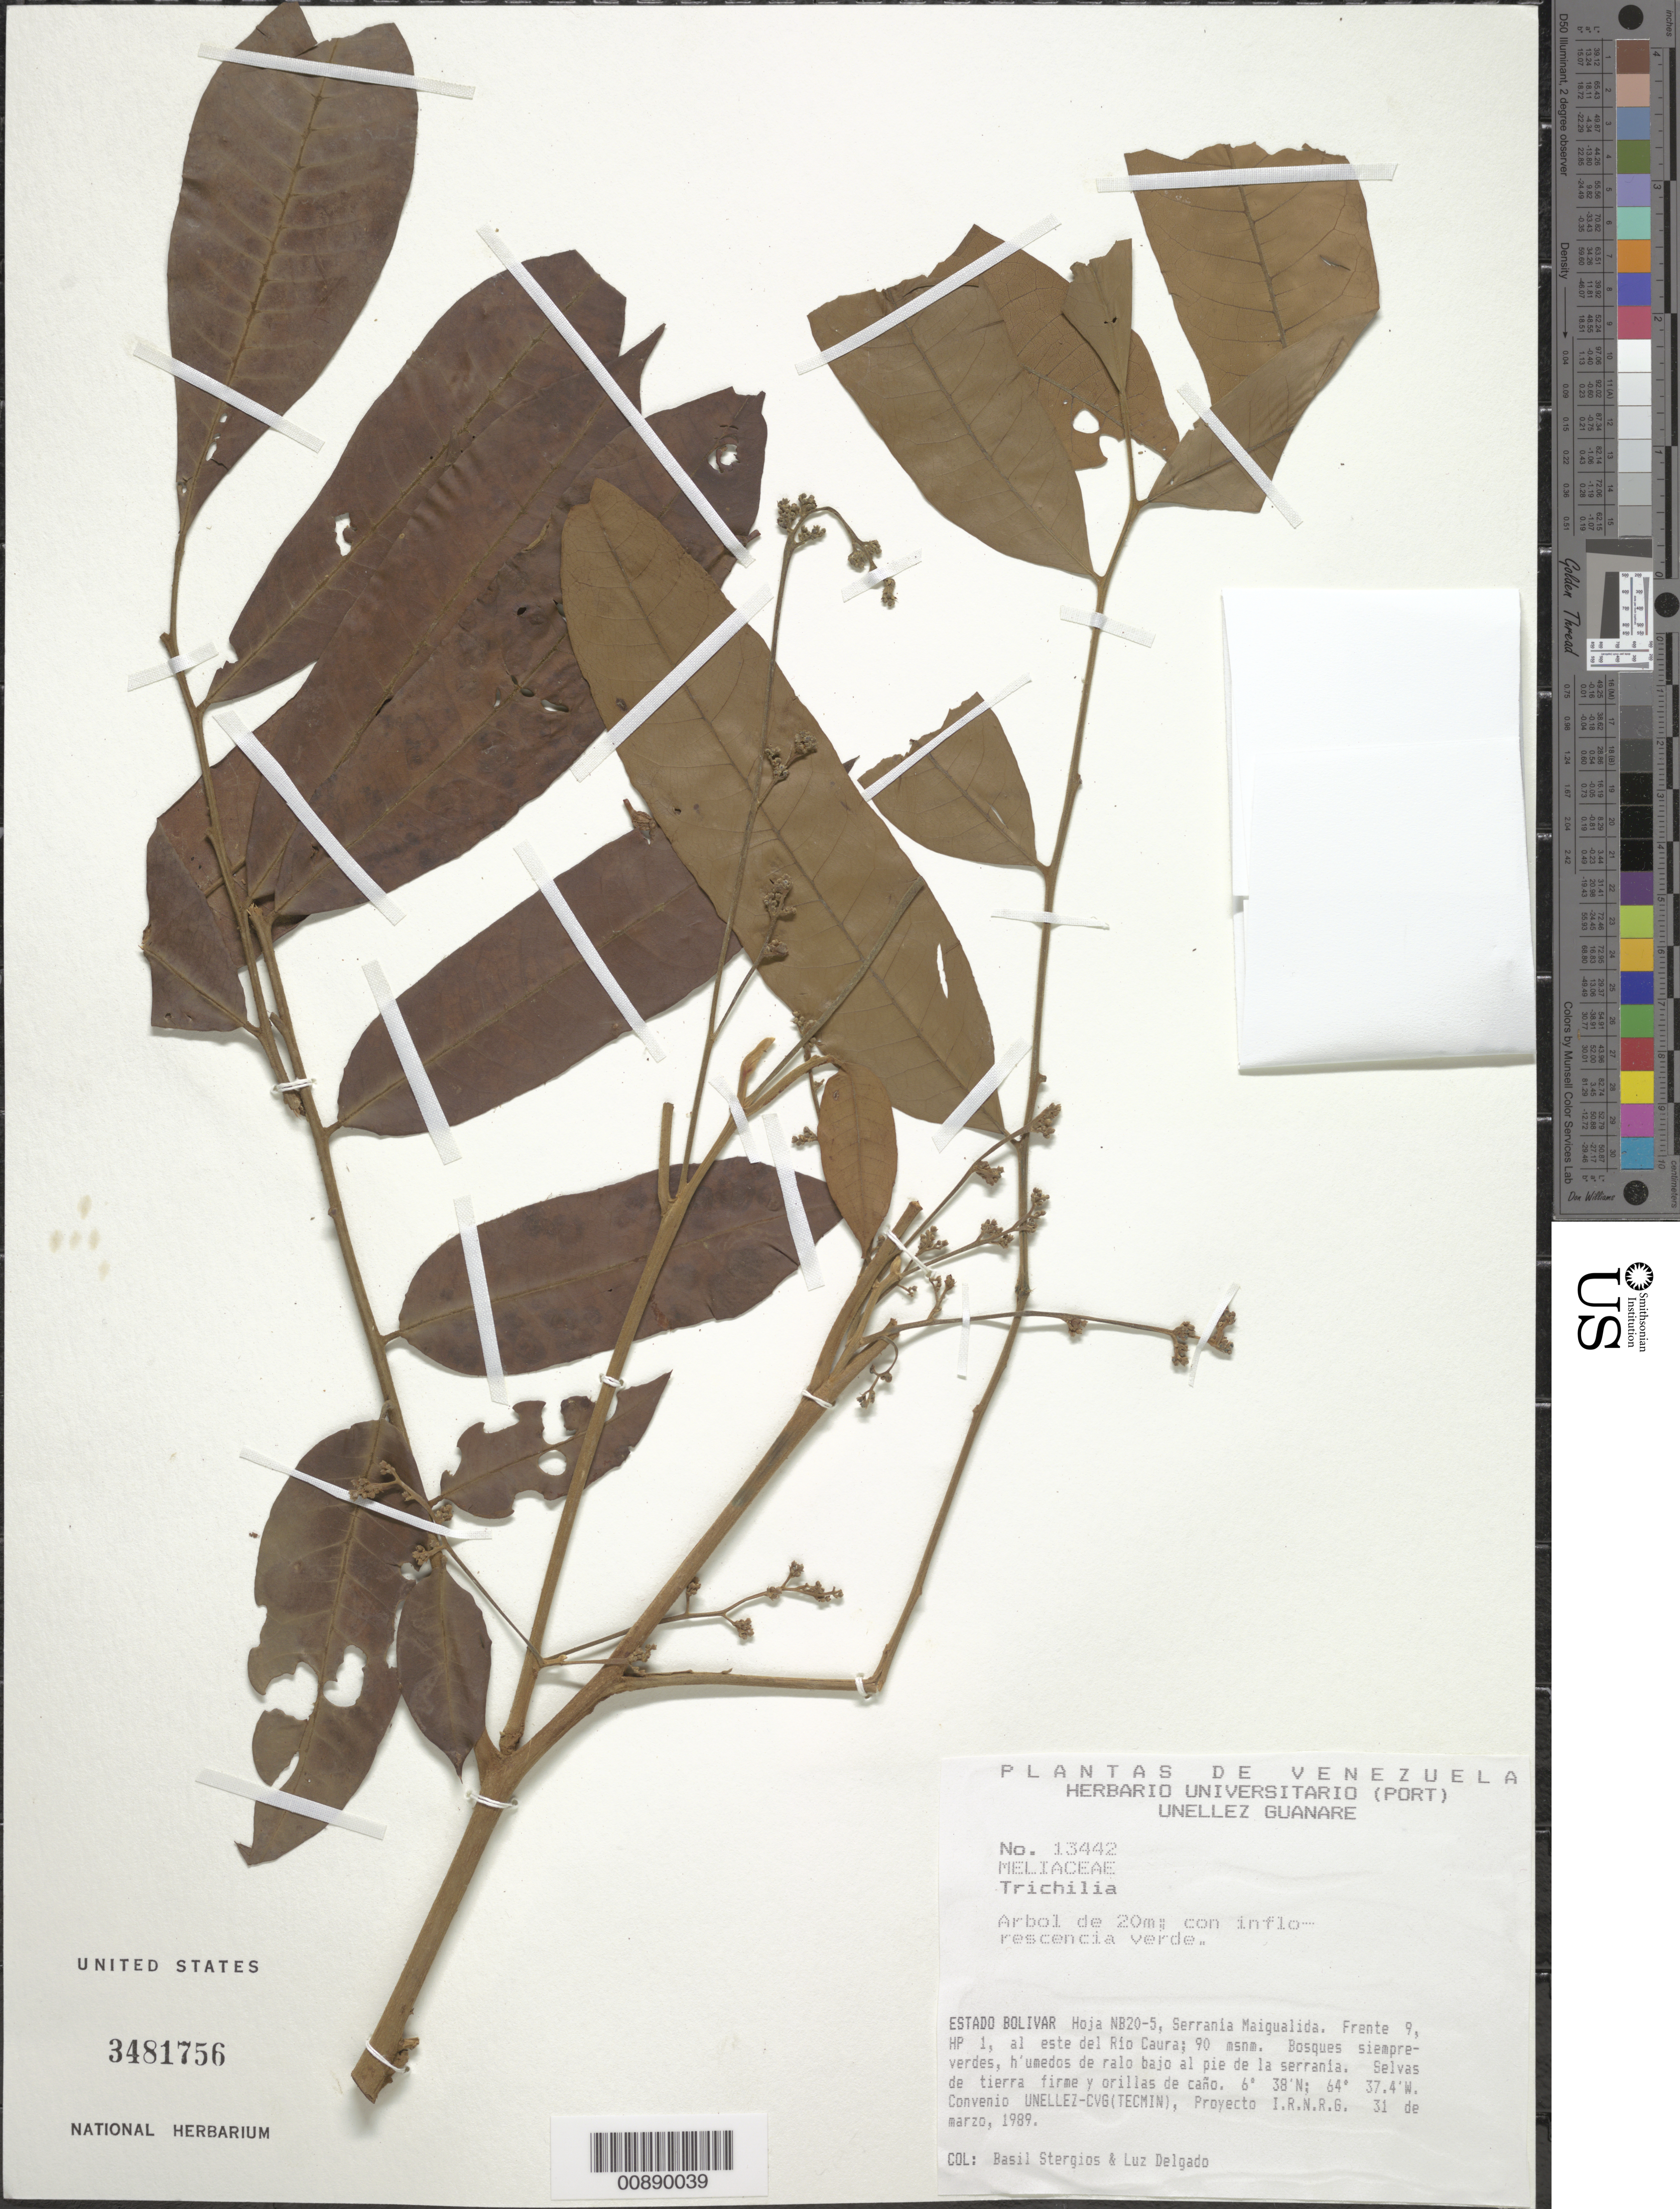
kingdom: Plantae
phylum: Tracheophyta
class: Magnoliopsida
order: Sapindales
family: Meliaceae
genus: Trichilia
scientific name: Trichilia sp.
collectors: B. G. Stergios & L. Delgado V.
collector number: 13442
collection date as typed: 31-Mar-89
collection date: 1989-03-31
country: Venezuela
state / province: Bolívar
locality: Serrania Maigualida, E del río Caura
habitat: Bosques siempre-verdes, humedos de ralo bajo al pié de la serranía; selvas de tierra firme y orillas de caño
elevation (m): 90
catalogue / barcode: US 3481756